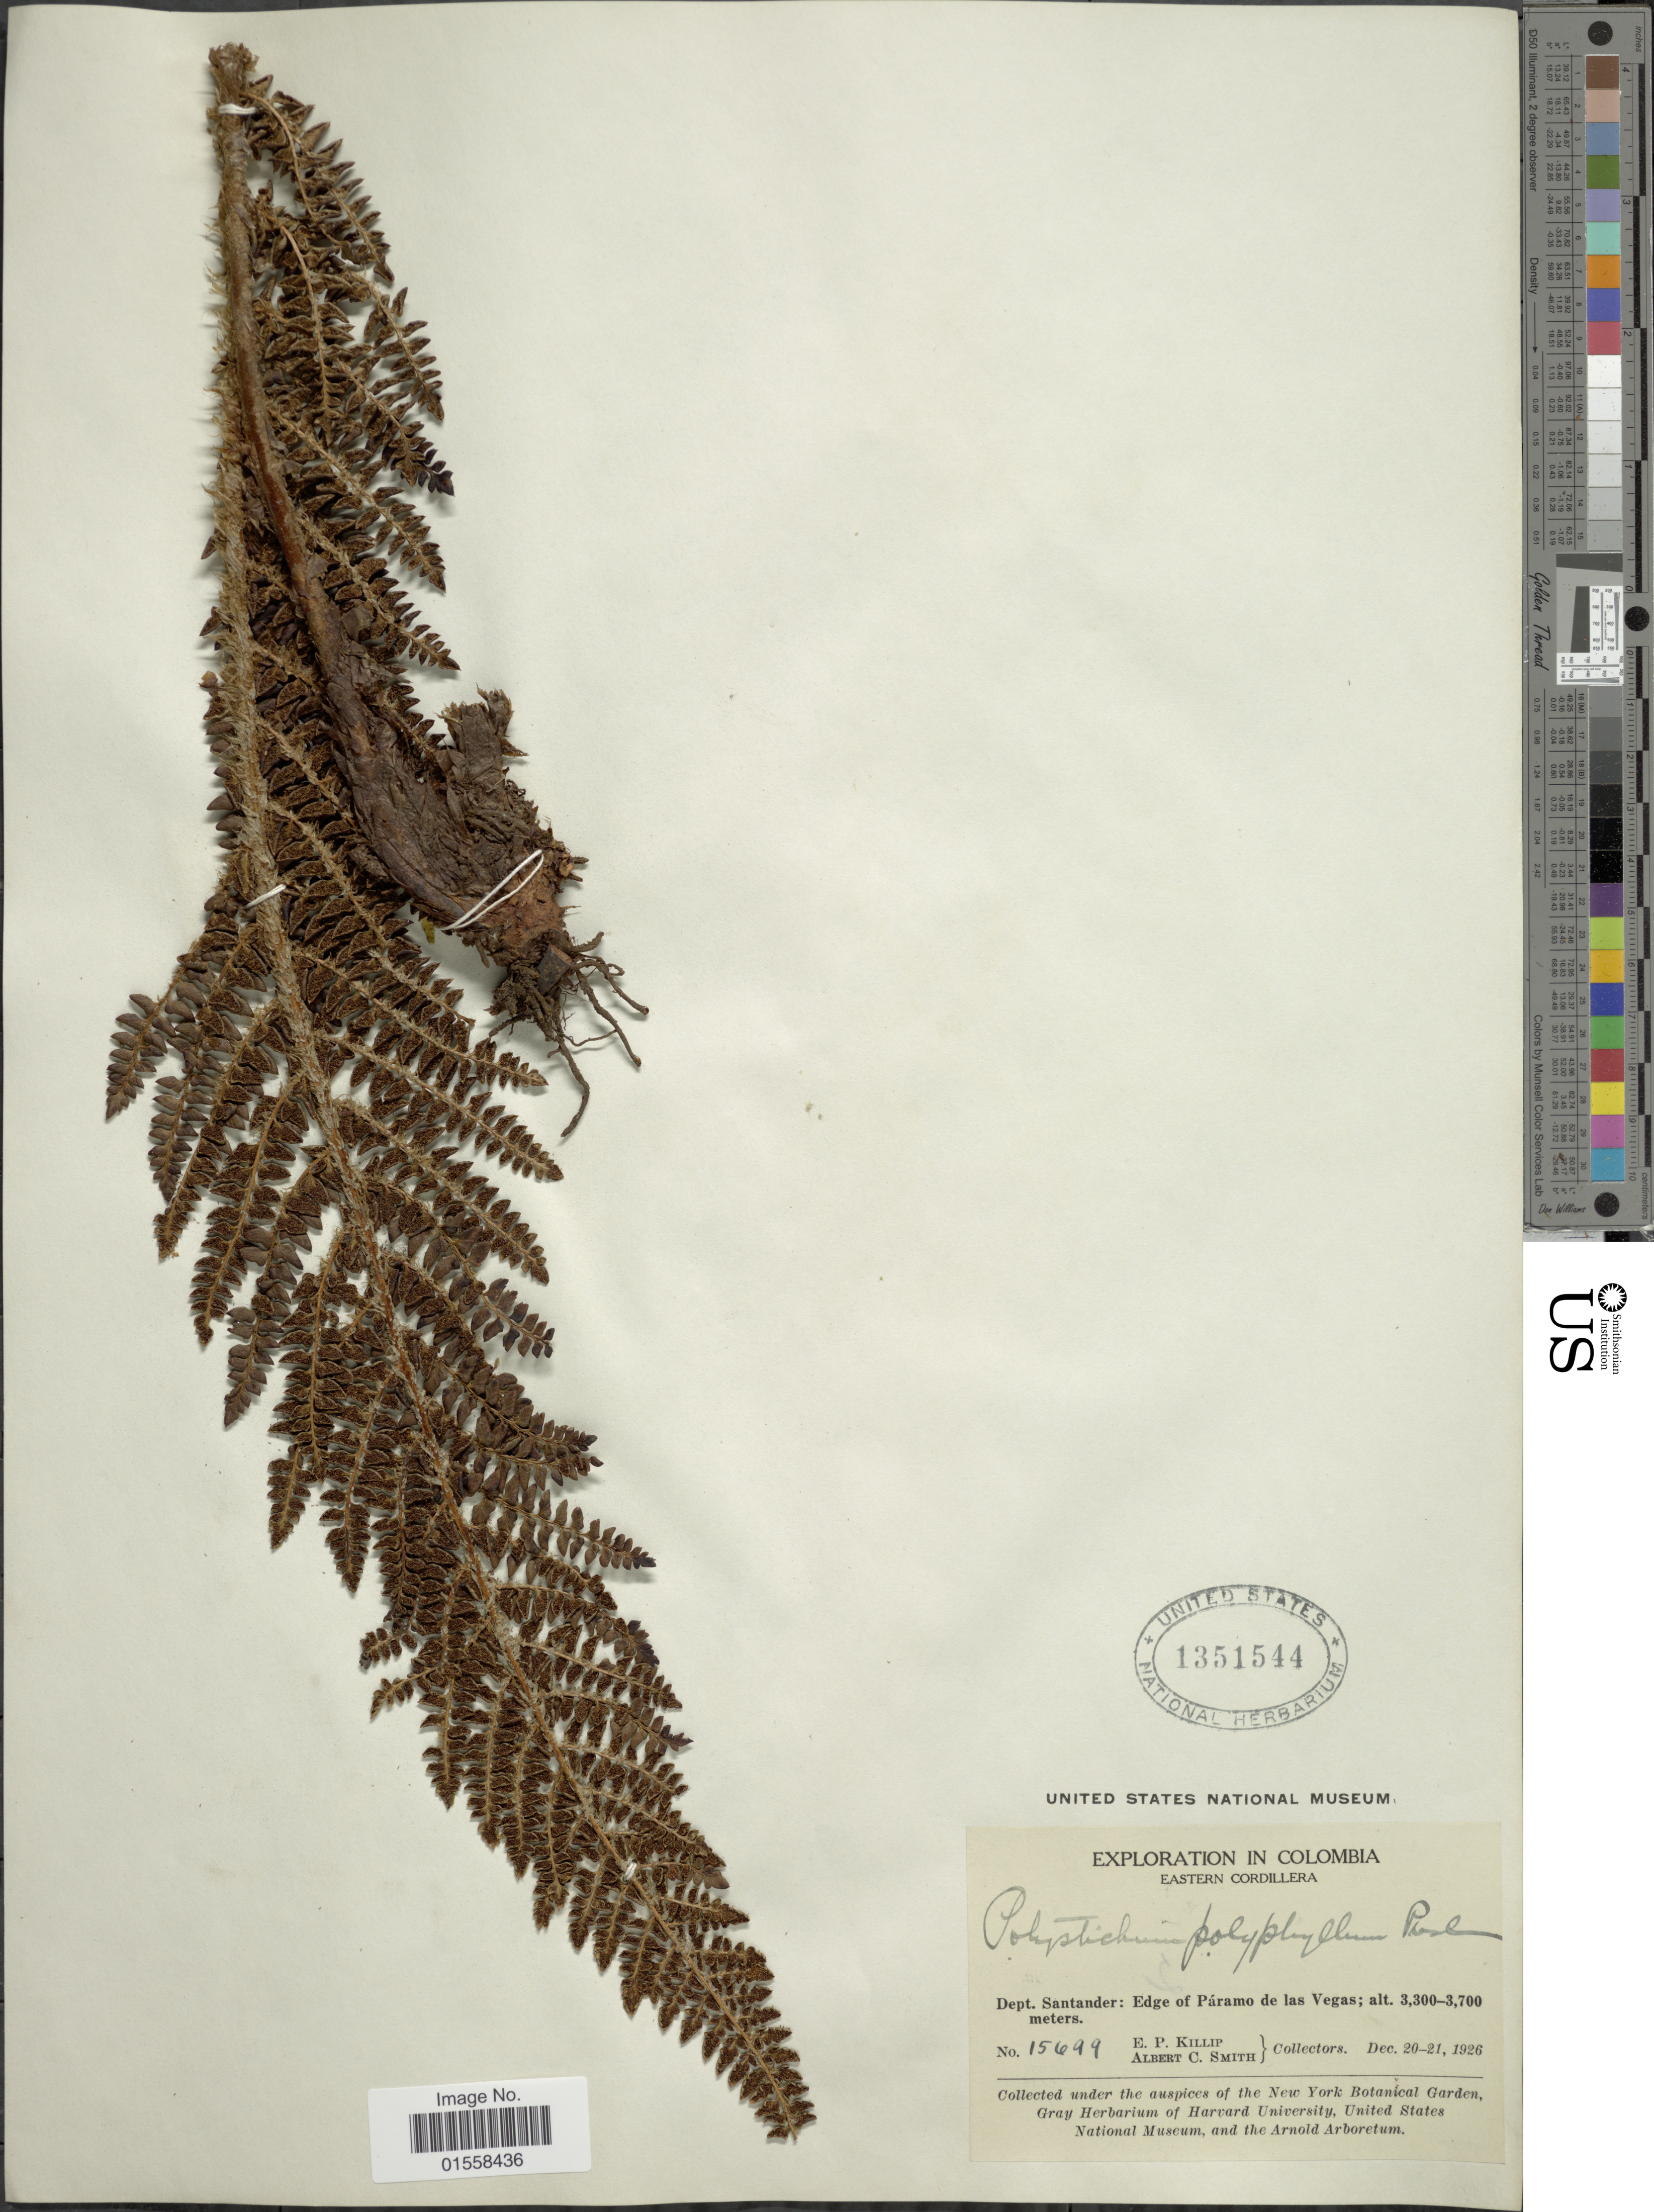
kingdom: Plantae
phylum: Tracheophyta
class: Polypodiopsida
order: Polypodiales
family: Dryopteridaceae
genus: Polystichum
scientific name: Polystichum orbiculatum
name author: (Desv.) J. Rémy & Fée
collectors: E. P. Killip & A. C. Smith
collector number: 15699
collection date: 1926-12-20/1926-12-21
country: Colombia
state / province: Santander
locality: Colombia, Eastern Cordillera. Dept. Santander: Edge of Paramo de las Vegas.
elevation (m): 3300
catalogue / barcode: US 1351544